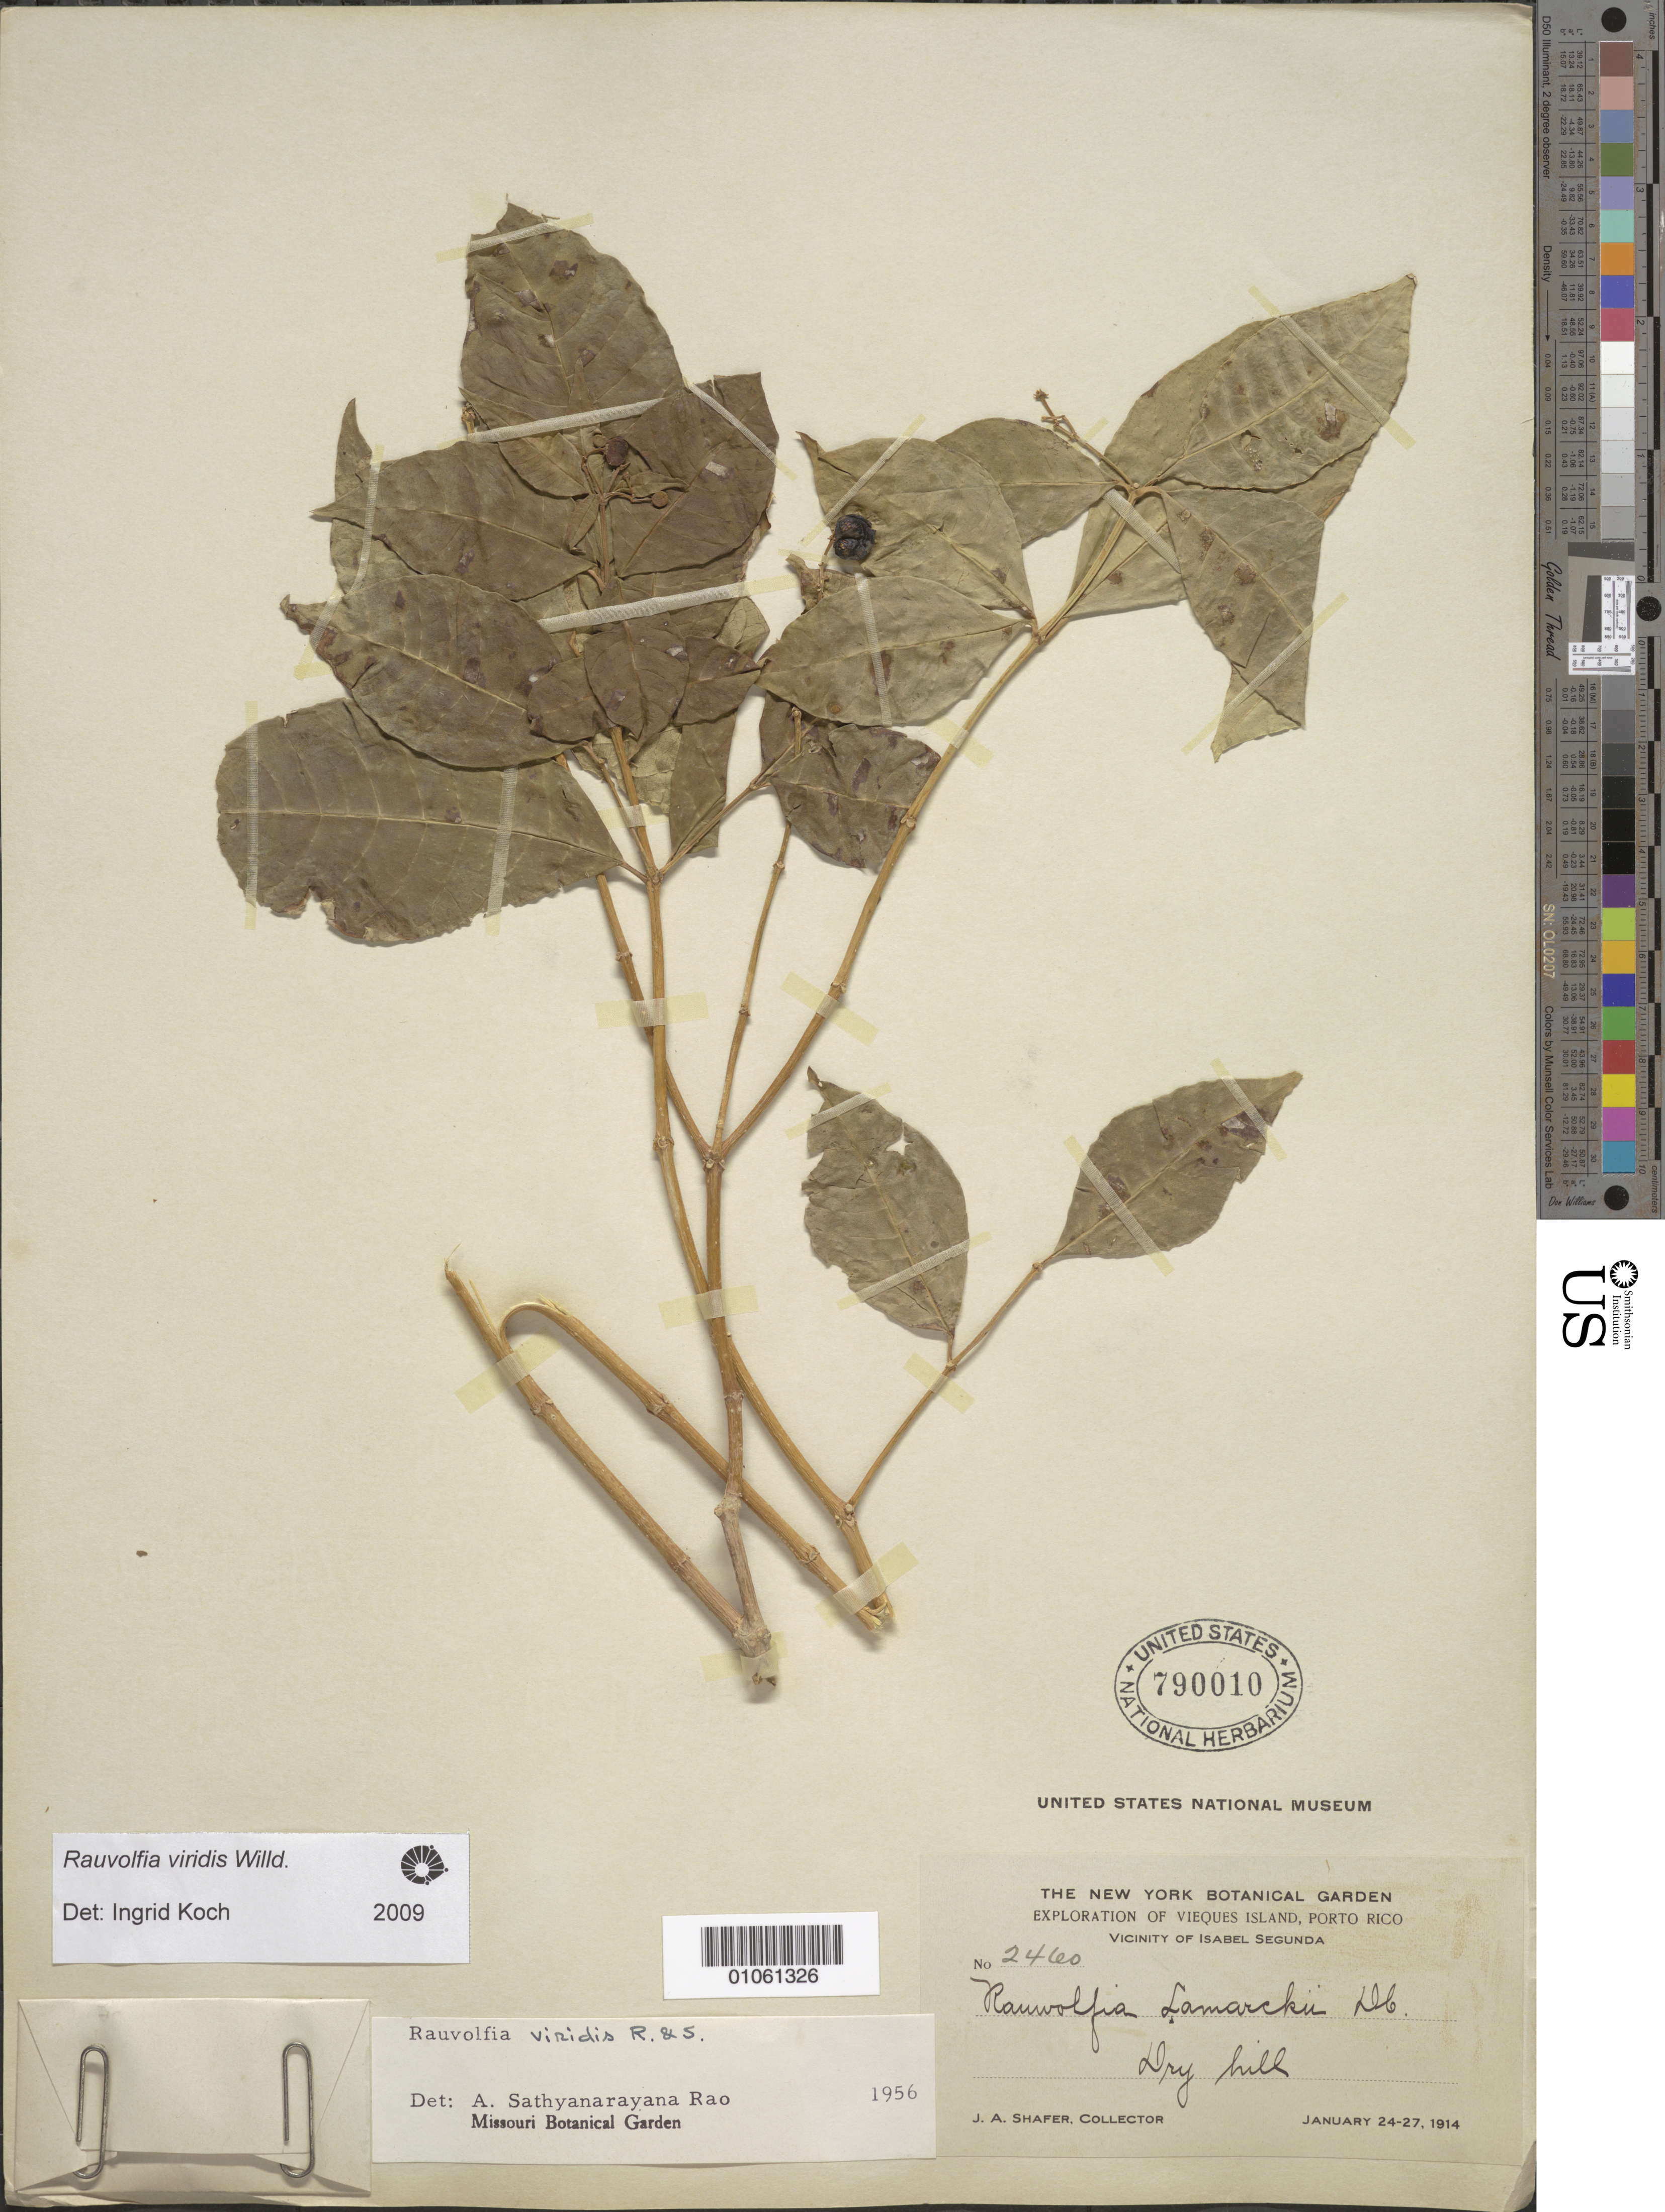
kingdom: Plantae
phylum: Tracheophyta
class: Magnoliopsida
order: Gentianales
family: Apocynaceae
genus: Rauvolfia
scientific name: Rauvolfia viridis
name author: Willd. ex Roem. & Schult.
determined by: Koch, I.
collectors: J. A. Shafer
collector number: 2460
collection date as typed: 24 Jan 1914 to 27 Jan 1914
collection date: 1914-01-24/1914-01-27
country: Puerto Rico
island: Vieques I.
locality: Segunda, Isabel vicinity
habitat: Dry hill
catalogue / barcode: US 790010